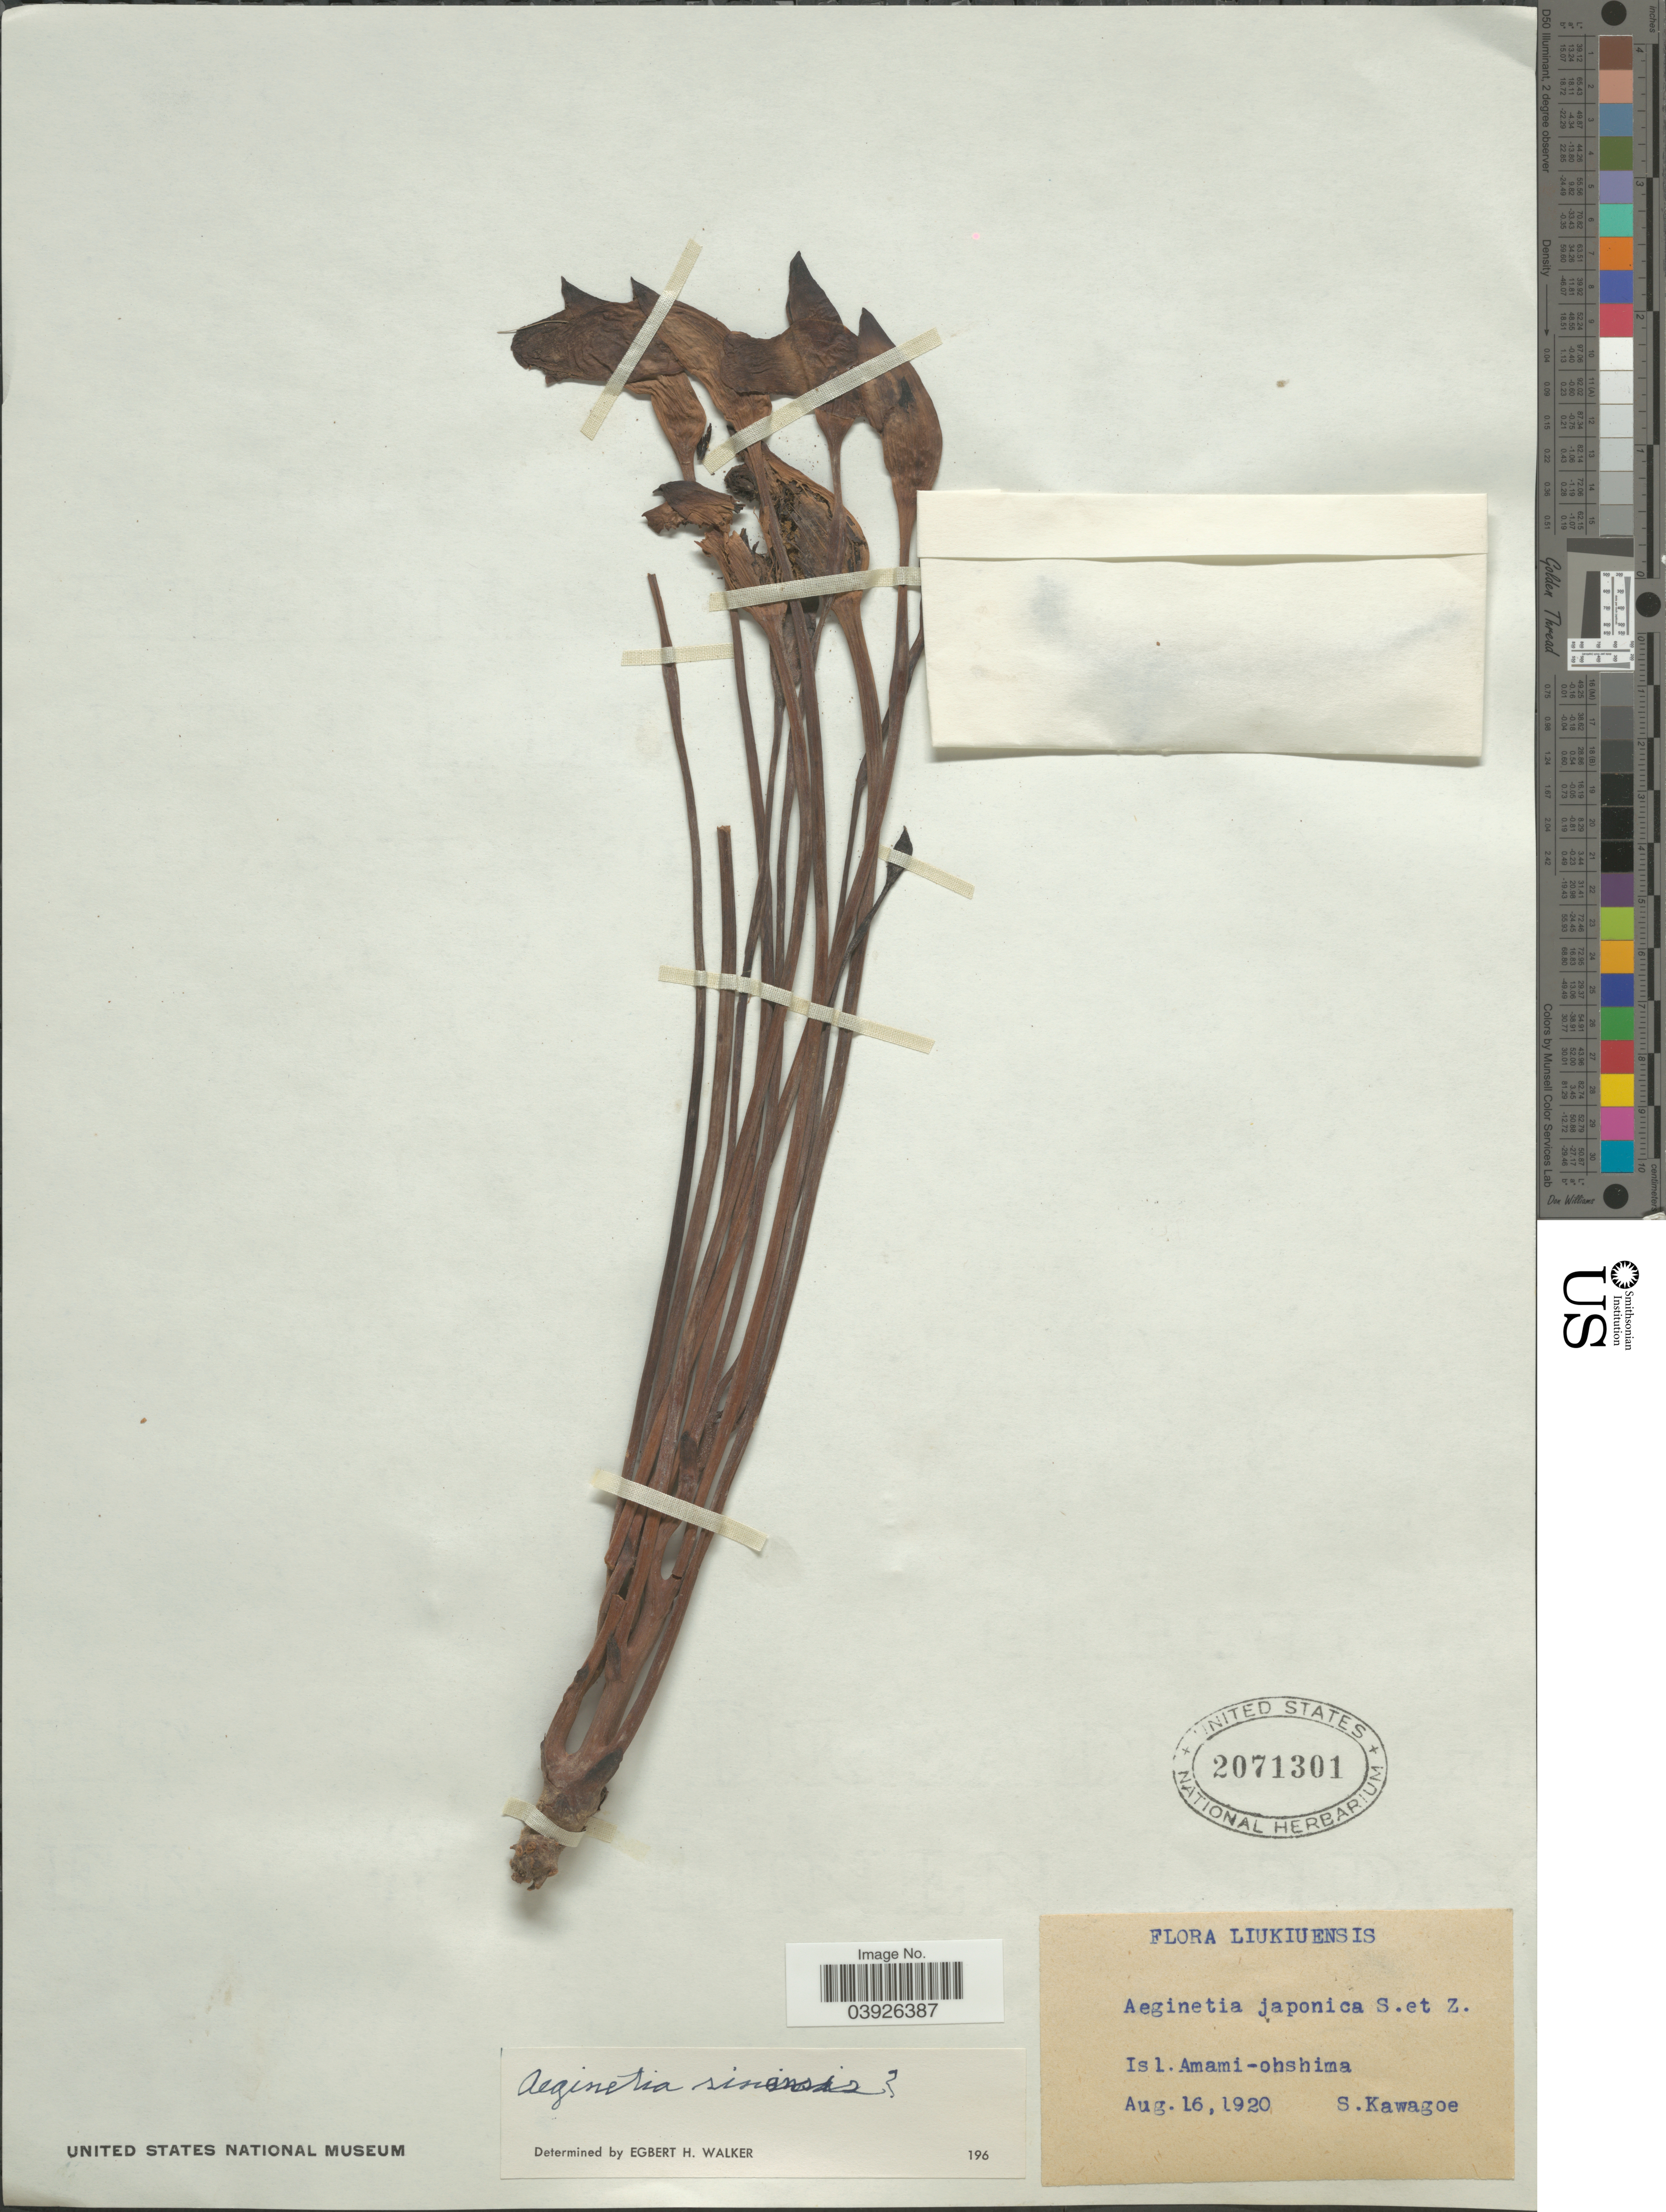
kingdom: Plantae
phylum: Tracheophyta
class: Magnoliopsida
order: Lamiales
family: Orobanchaceae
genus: Aeginetia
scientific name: Aeginetia sinensis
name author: Beck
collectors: S. Kawagoe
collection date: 1920-08-16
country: Japan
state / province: Okinawa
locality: Liukiuensis. Isl. Amami-ohshima.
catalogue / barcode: US 2071301